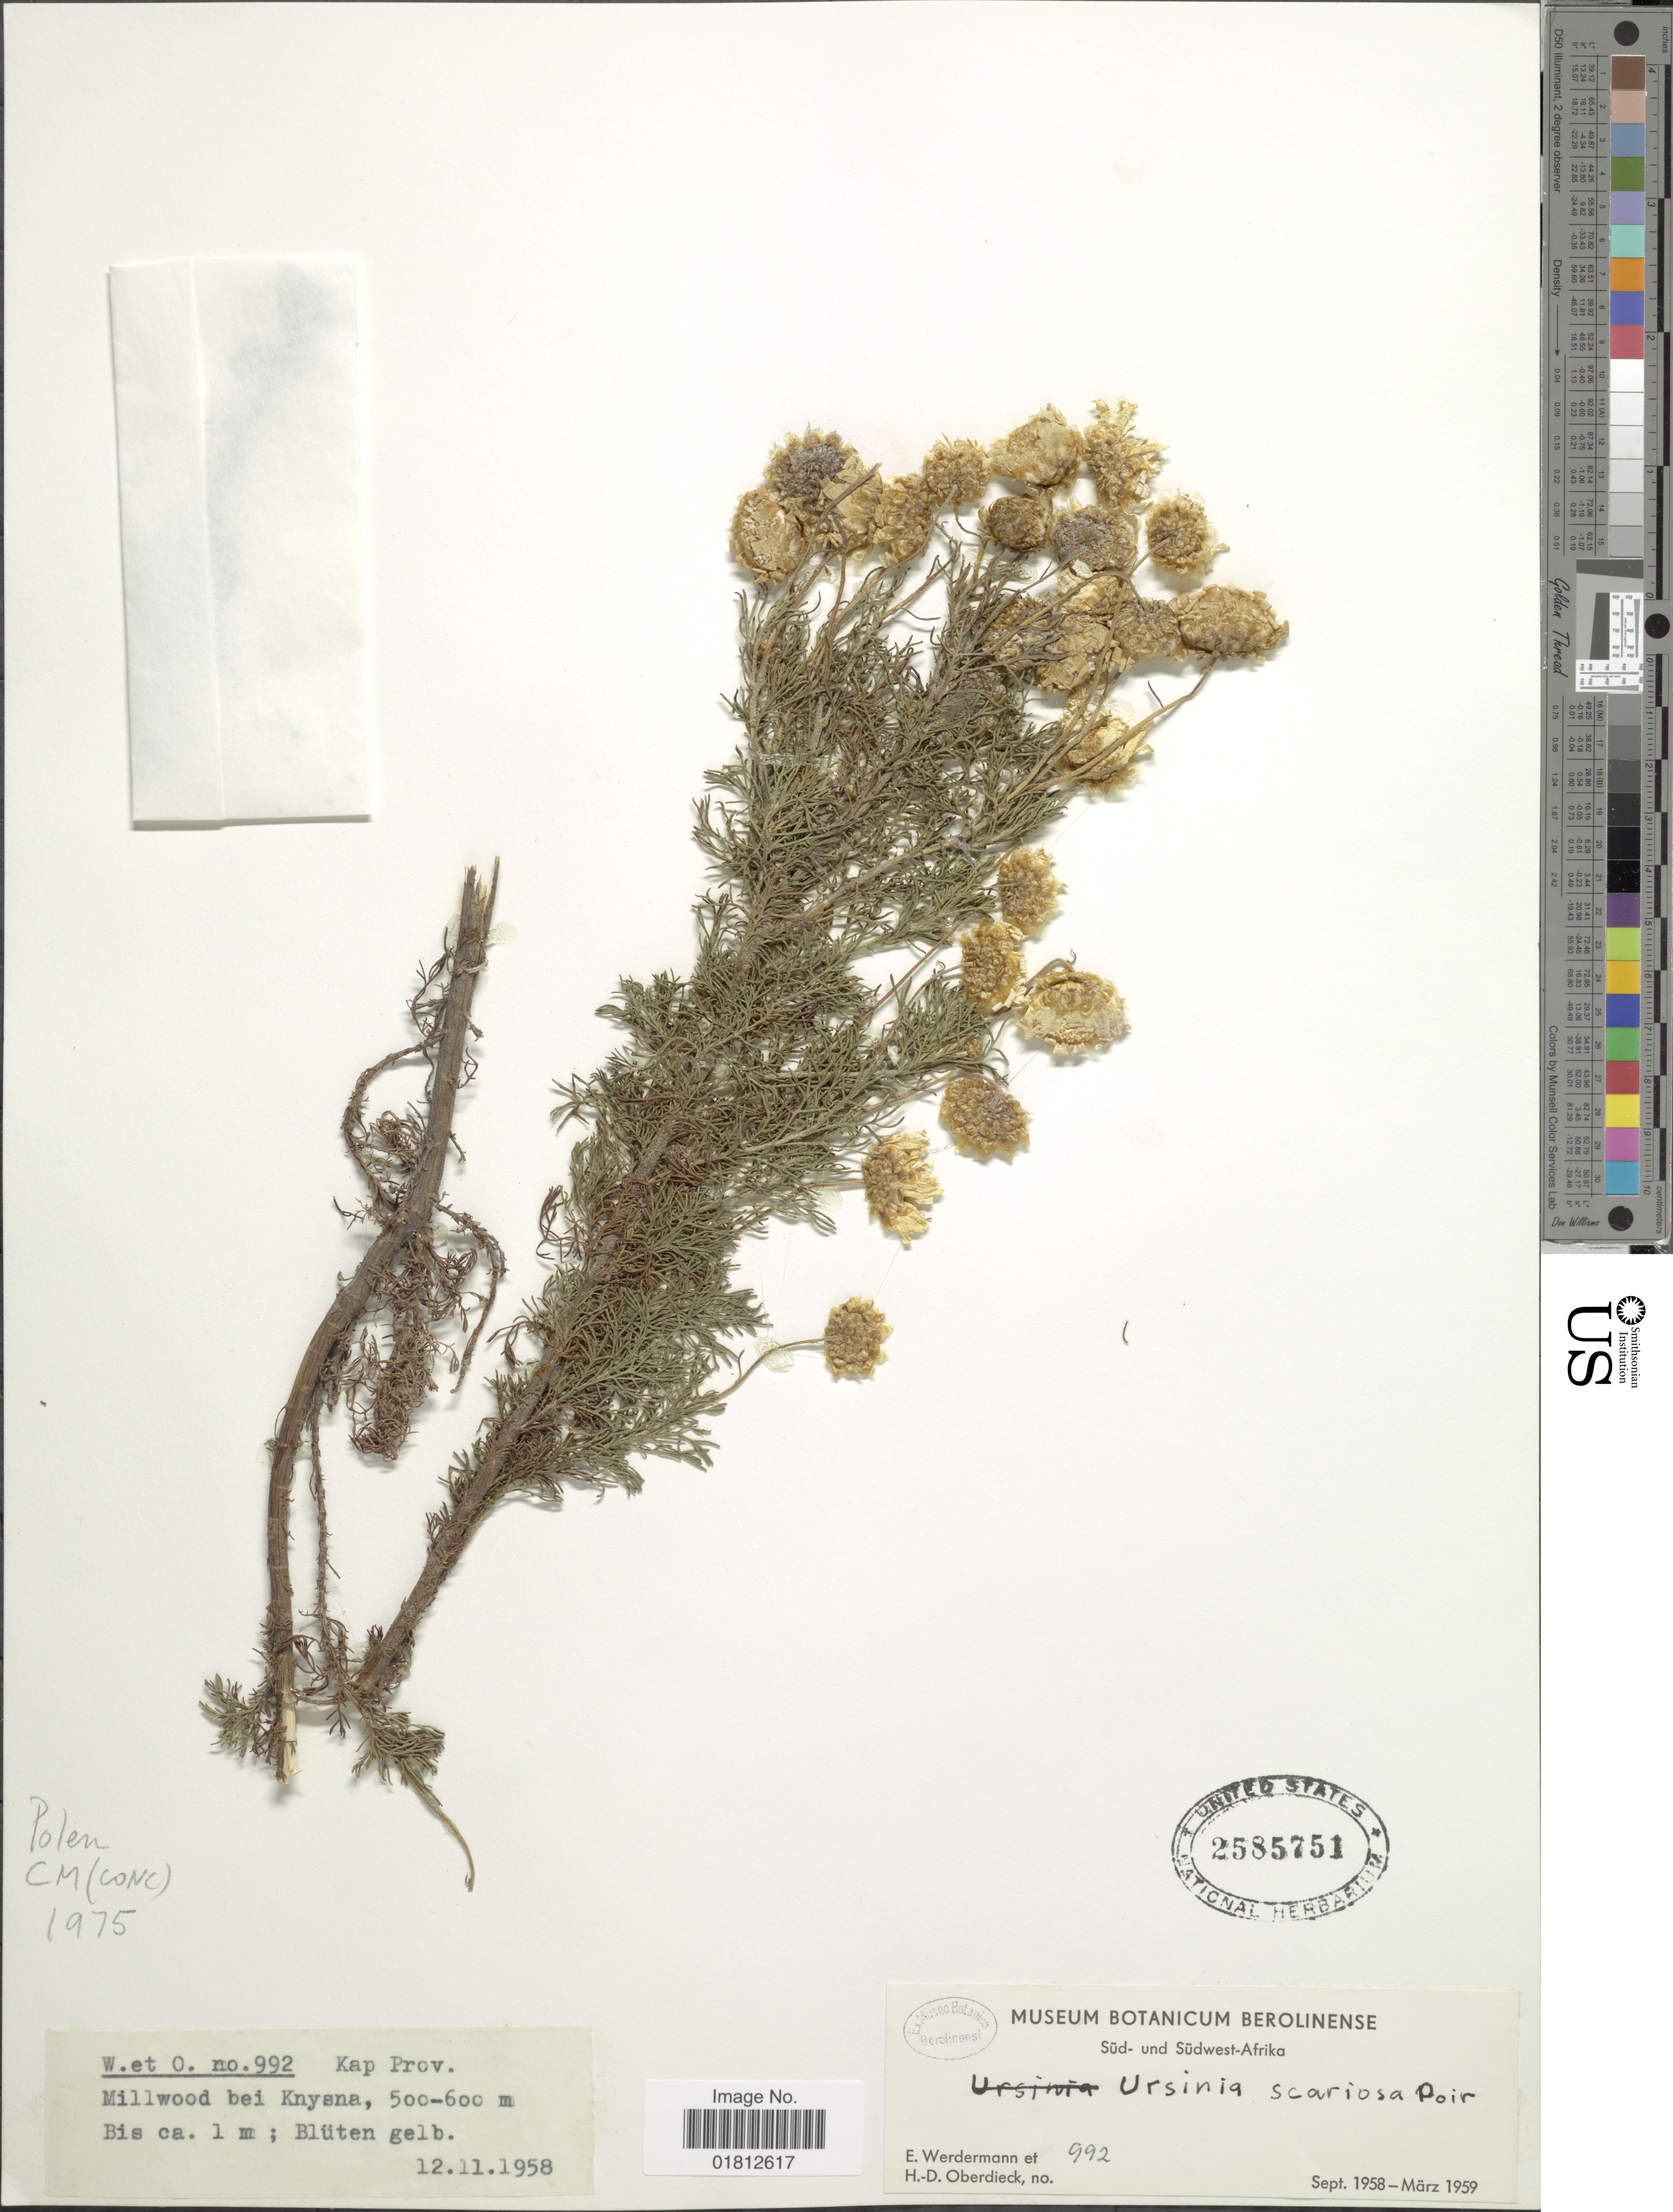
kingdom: Plantae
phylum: Tracheophyta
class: Magnoliopsida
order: Asterales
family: Asteraceae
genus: Ursinia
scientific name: Ursinia scariosa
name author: Poir.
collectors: E. Werdermann & H. Oberdieck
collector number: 992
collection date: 1958-11-12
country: South Africa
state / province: Western Cape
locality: Kap Prov., Millwood bei Knysna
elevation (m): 500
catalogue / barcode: US 2585751